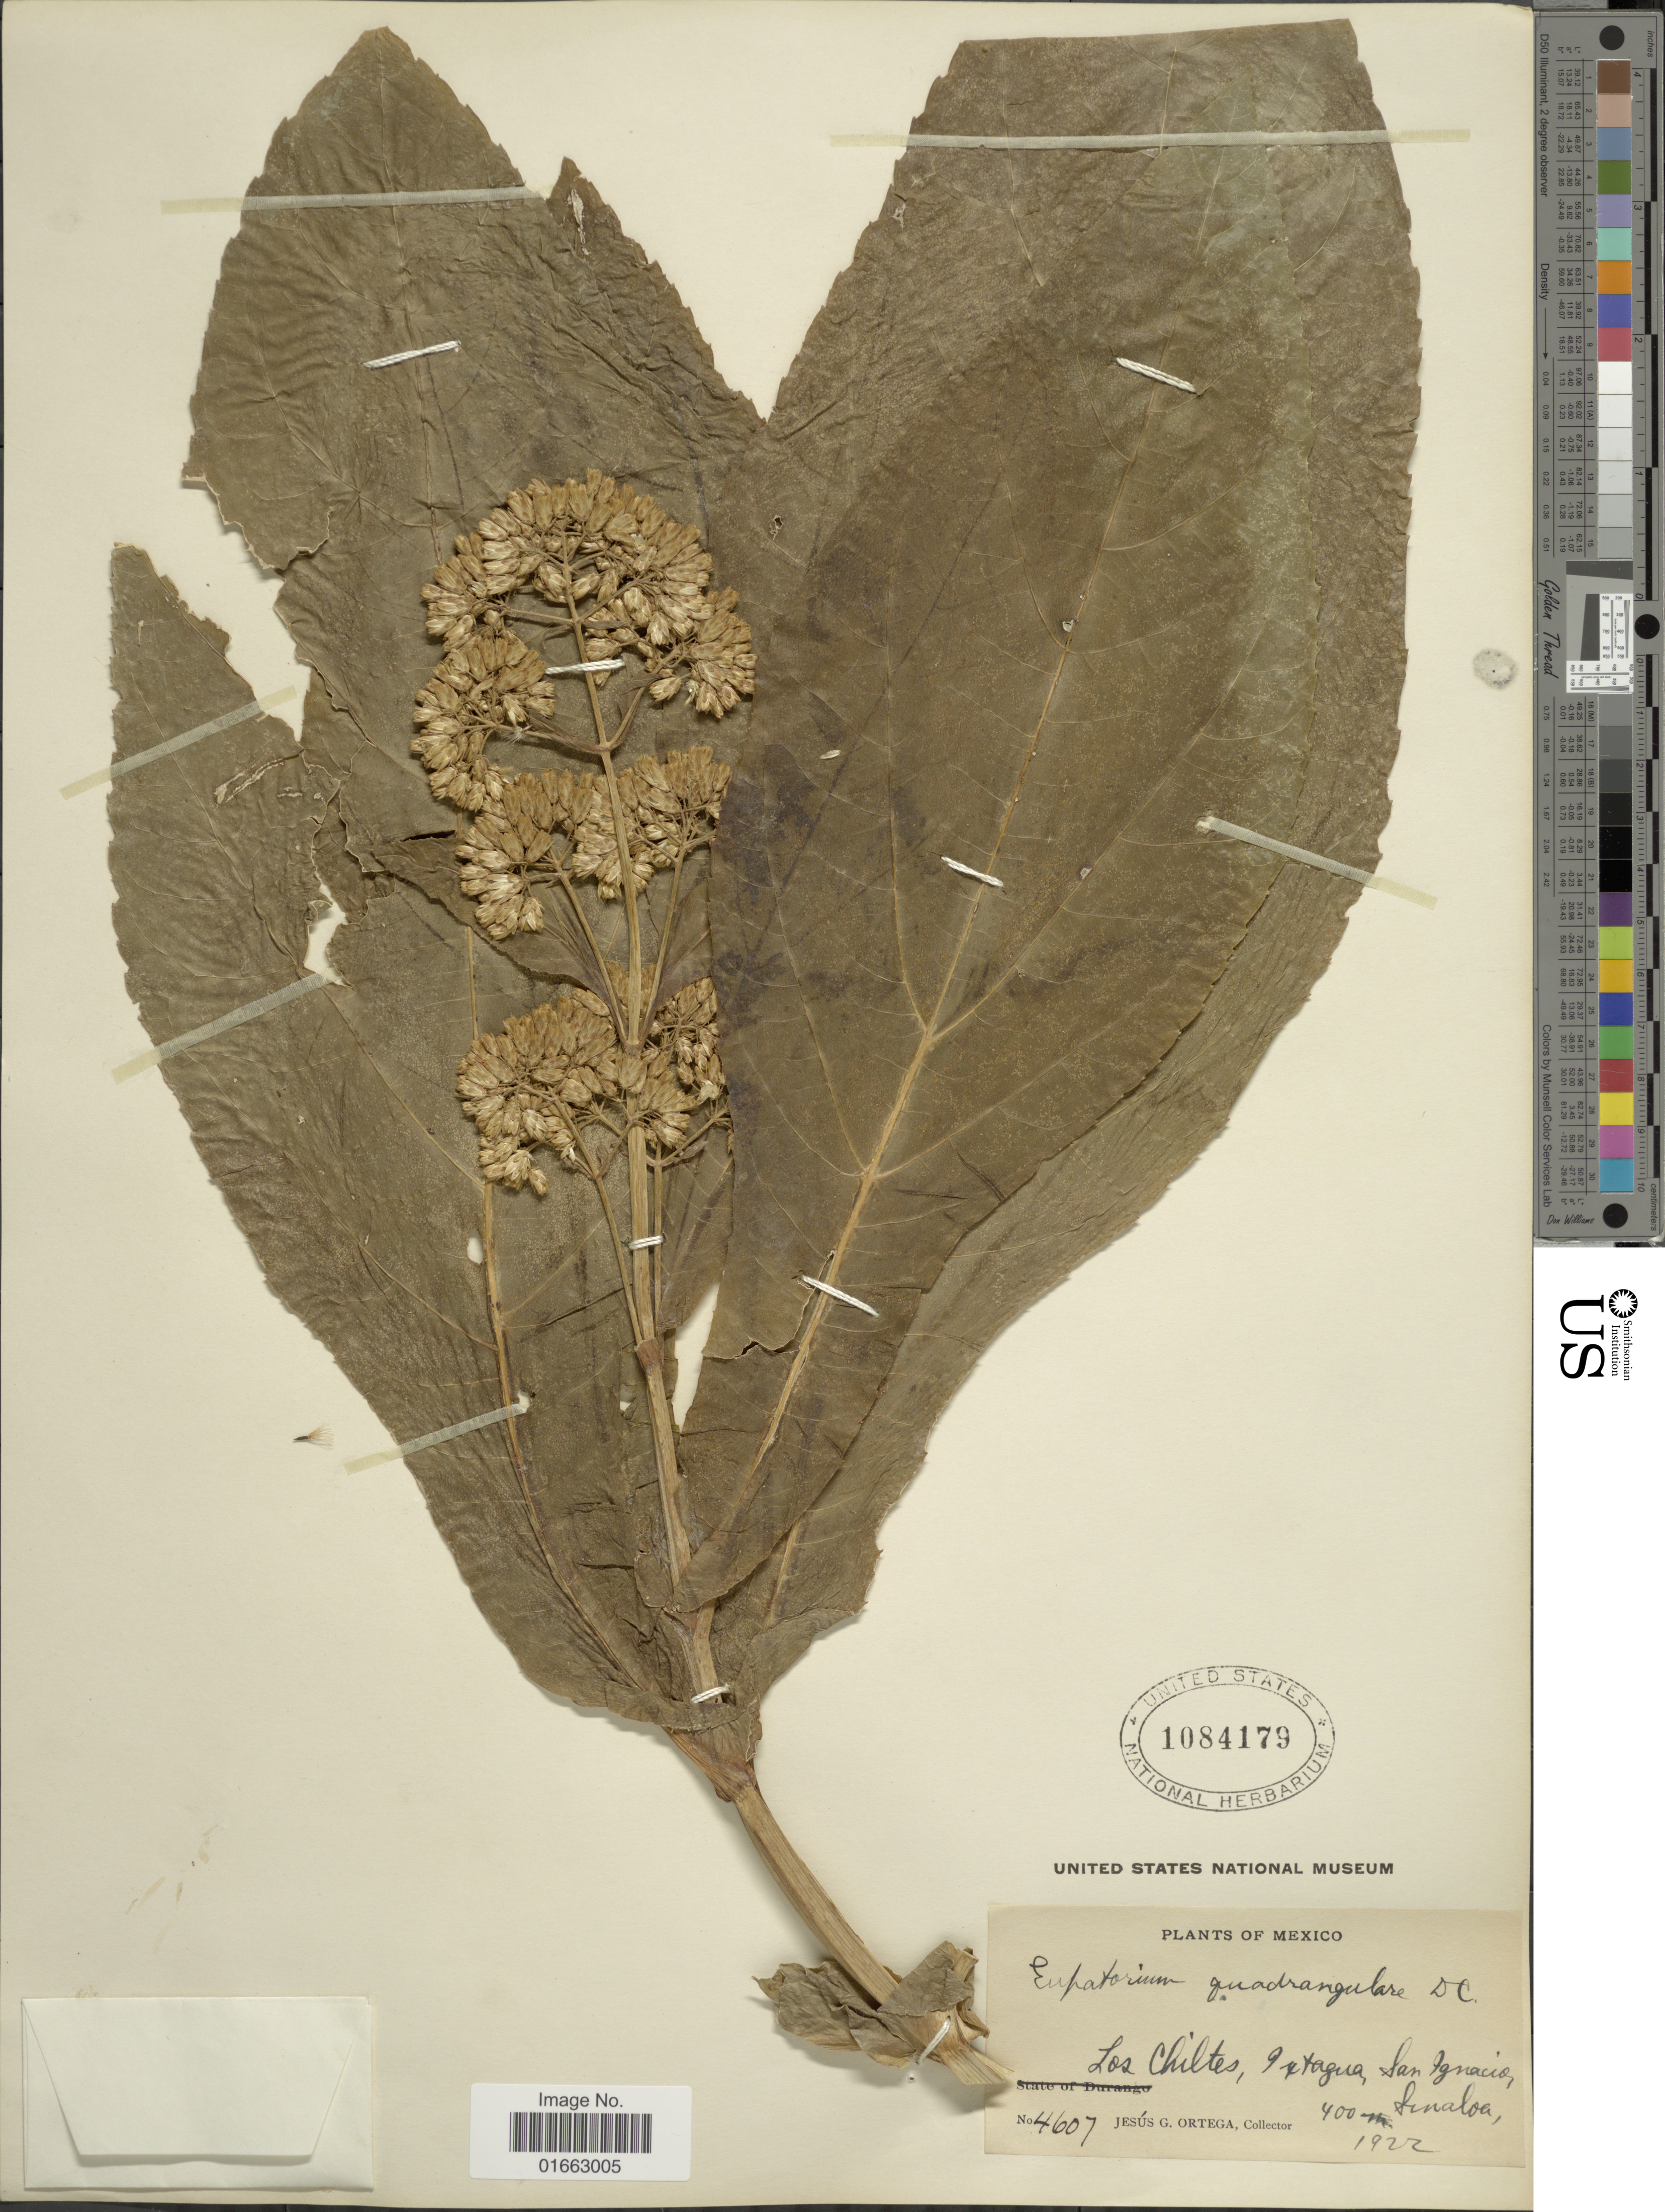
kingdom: Plantae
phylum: Tracheophyta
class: Magnoliopsida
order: Asterales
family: Asteraceae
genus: Critonia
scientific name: Critonia quadrangularis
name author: (DC.) R.M. King & H. Rob.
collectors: J. Ortega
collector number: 4607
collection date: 1922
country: Mexico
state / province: Sinaloa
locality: Los Chiltes, Ixtagua, San Ignacio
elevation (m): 400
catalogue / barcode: US 1084179